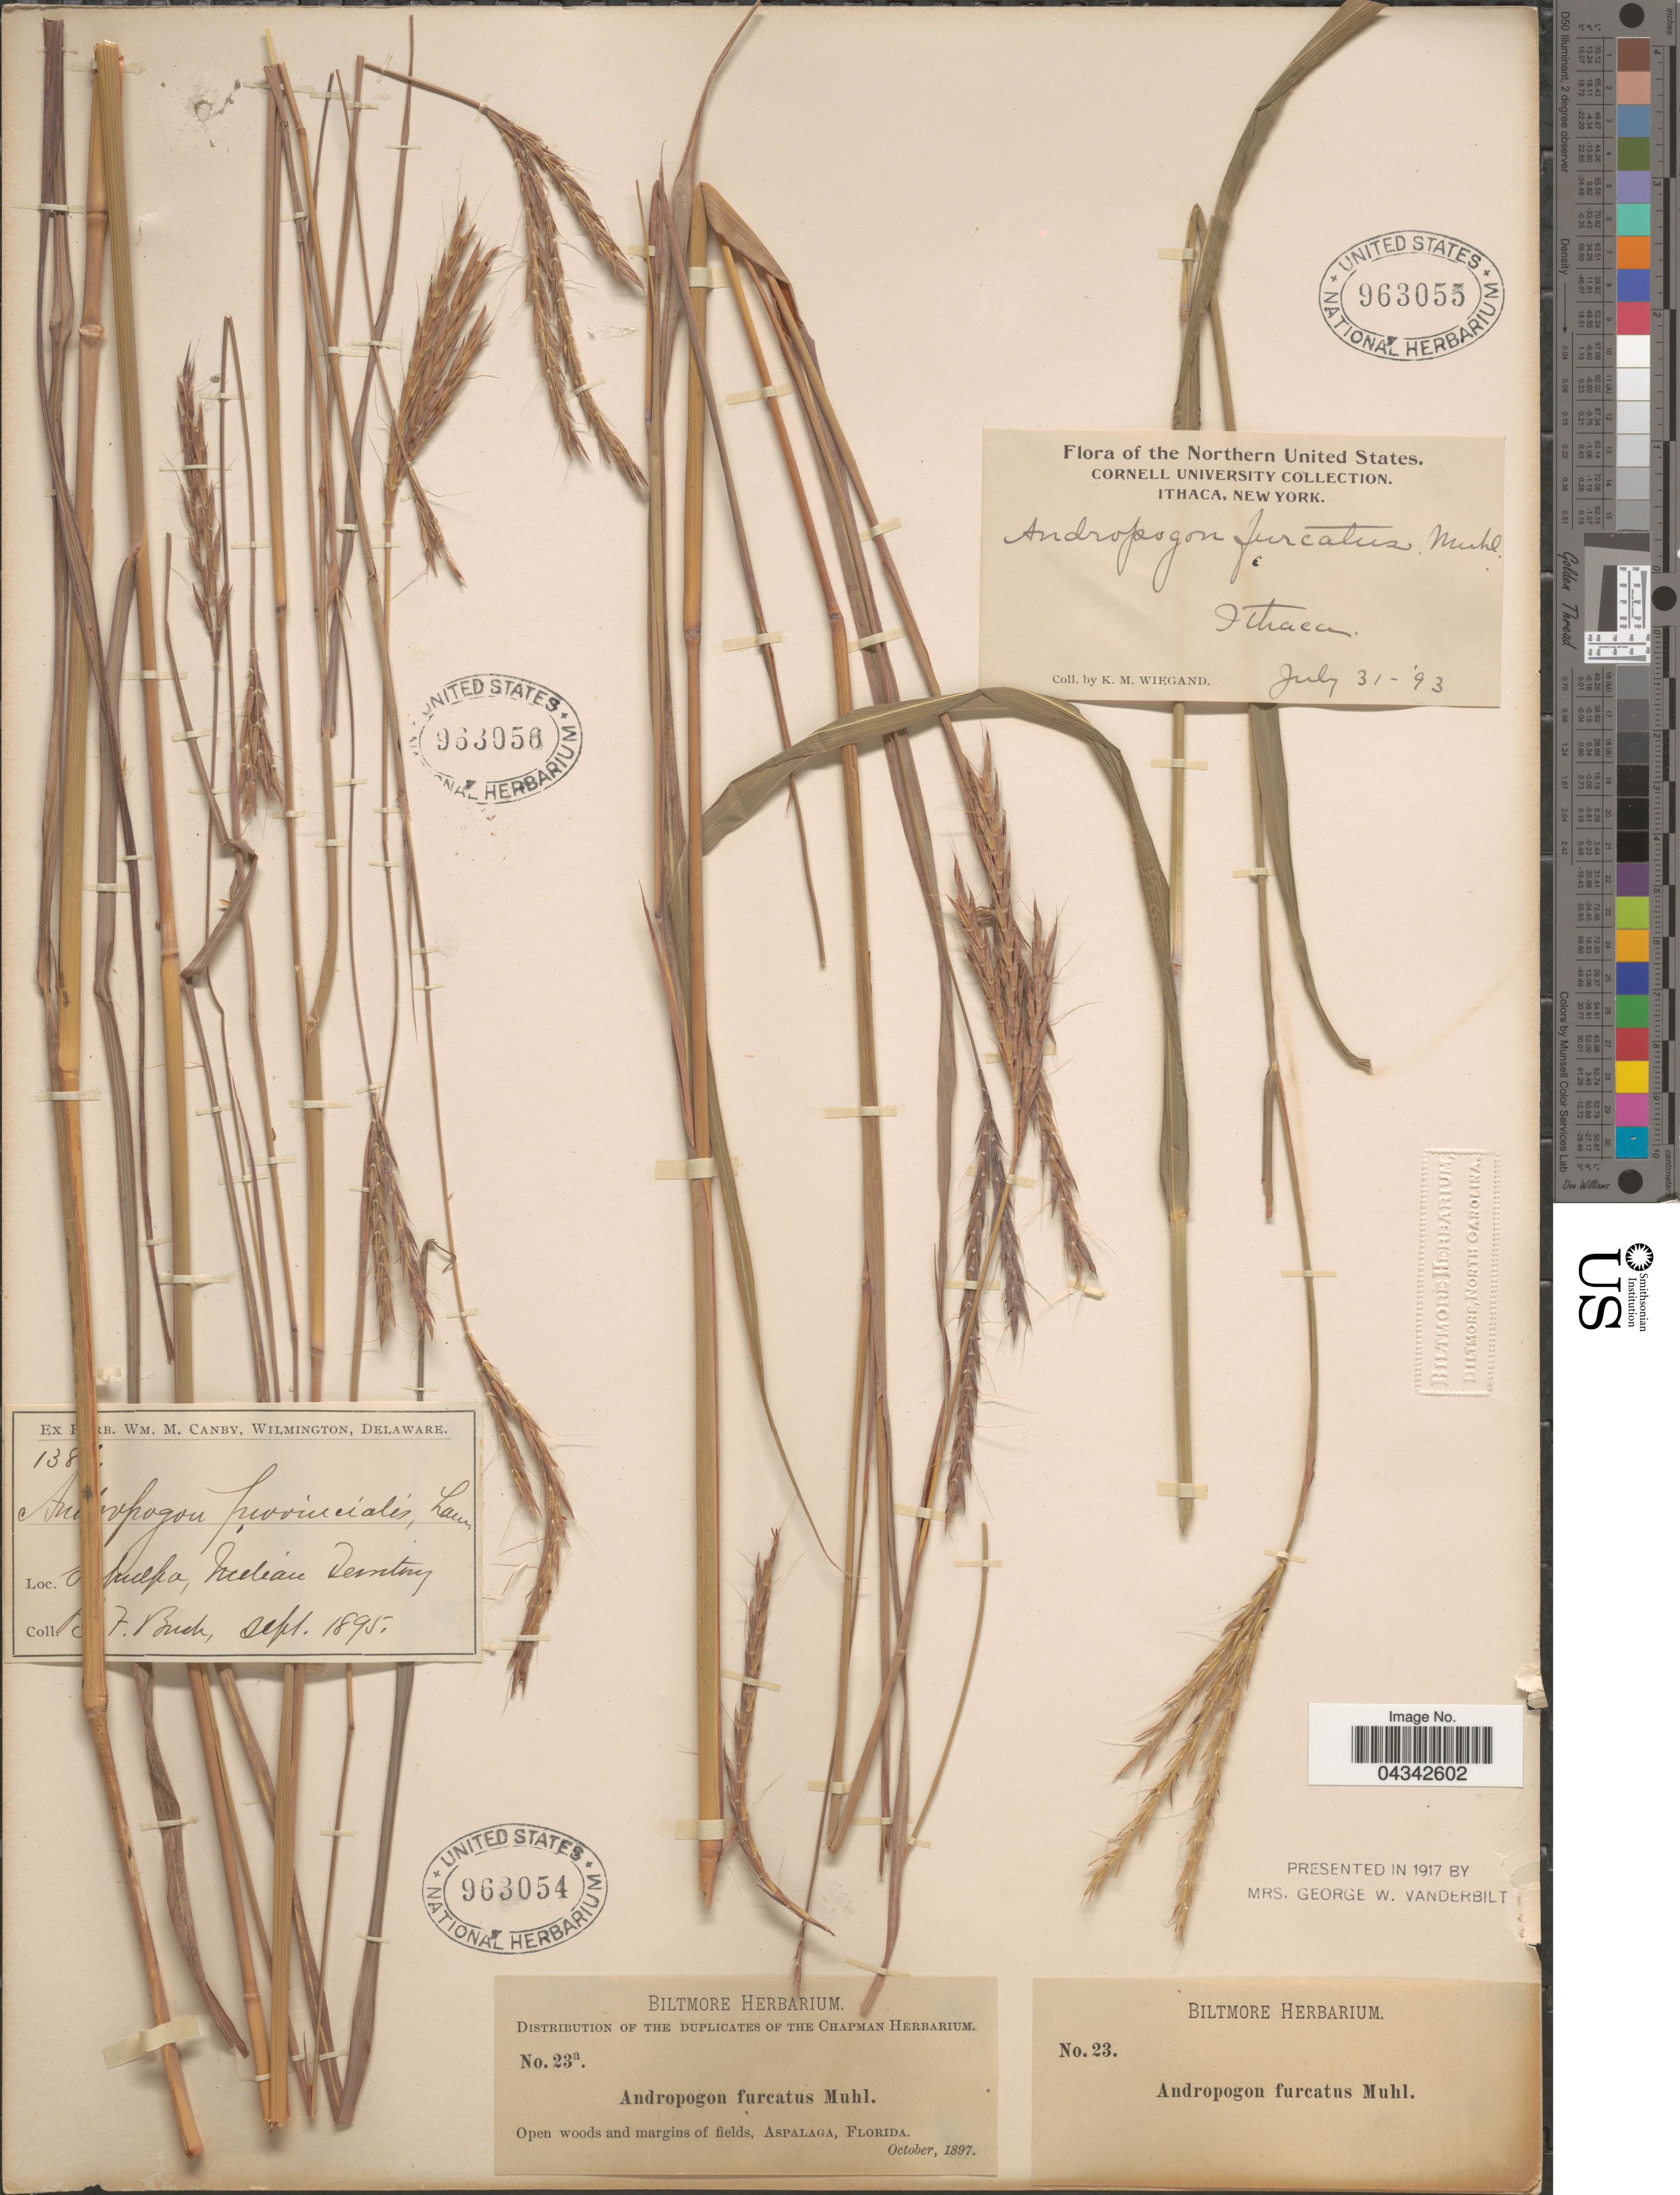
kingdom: Plantae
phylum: Tracheophyta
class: Liliopsida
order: Poales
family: Poaceae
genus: Andropogon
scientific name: Andropogon gerardii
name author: Vitman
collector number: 138!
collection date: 1895-09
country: United States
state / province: Oklahoma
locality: Sapulpa, Indian Territory.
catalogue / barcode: US 963056-2